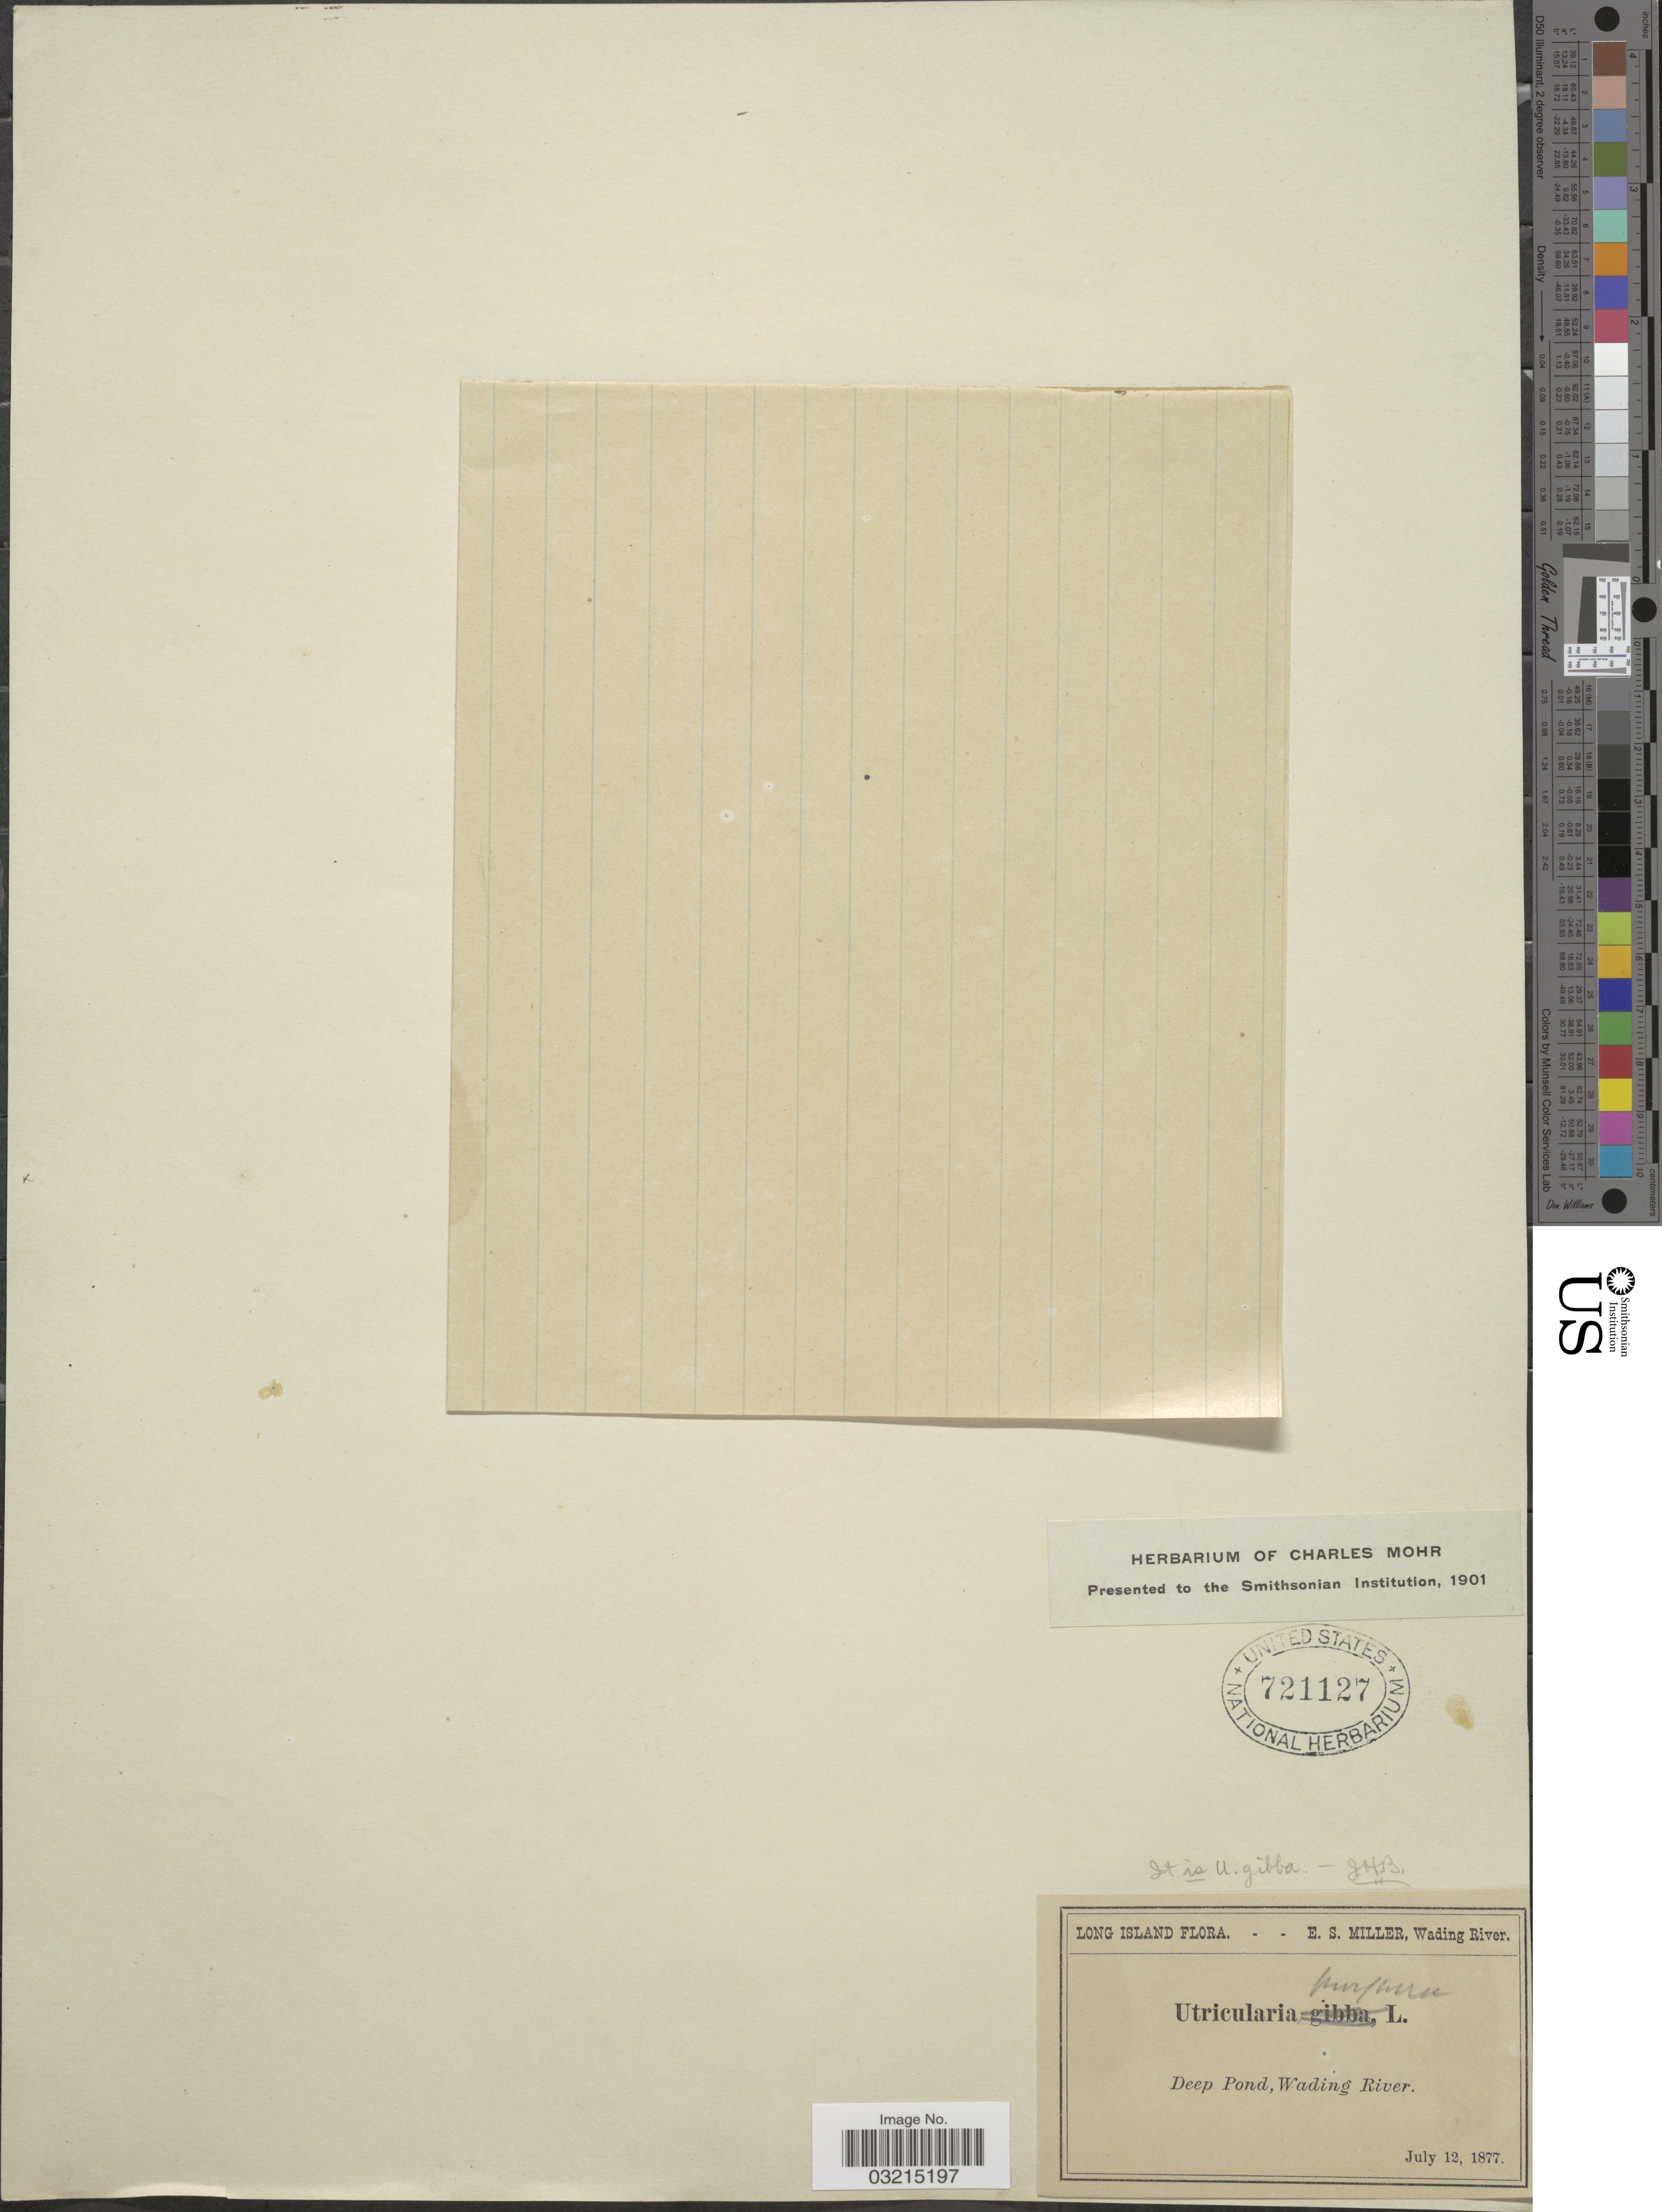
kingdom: Plantae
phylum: Tracheophyta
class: Magnoliopsida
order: Lamiales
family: Lentibulariaceae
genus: Utricularia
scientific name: Utricularia gibba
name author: L.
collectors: E. S. Miller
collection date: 1877-07-12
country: United States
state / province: New York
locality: Long Island. Deep Pond, Wading River.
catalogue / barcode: US 721127